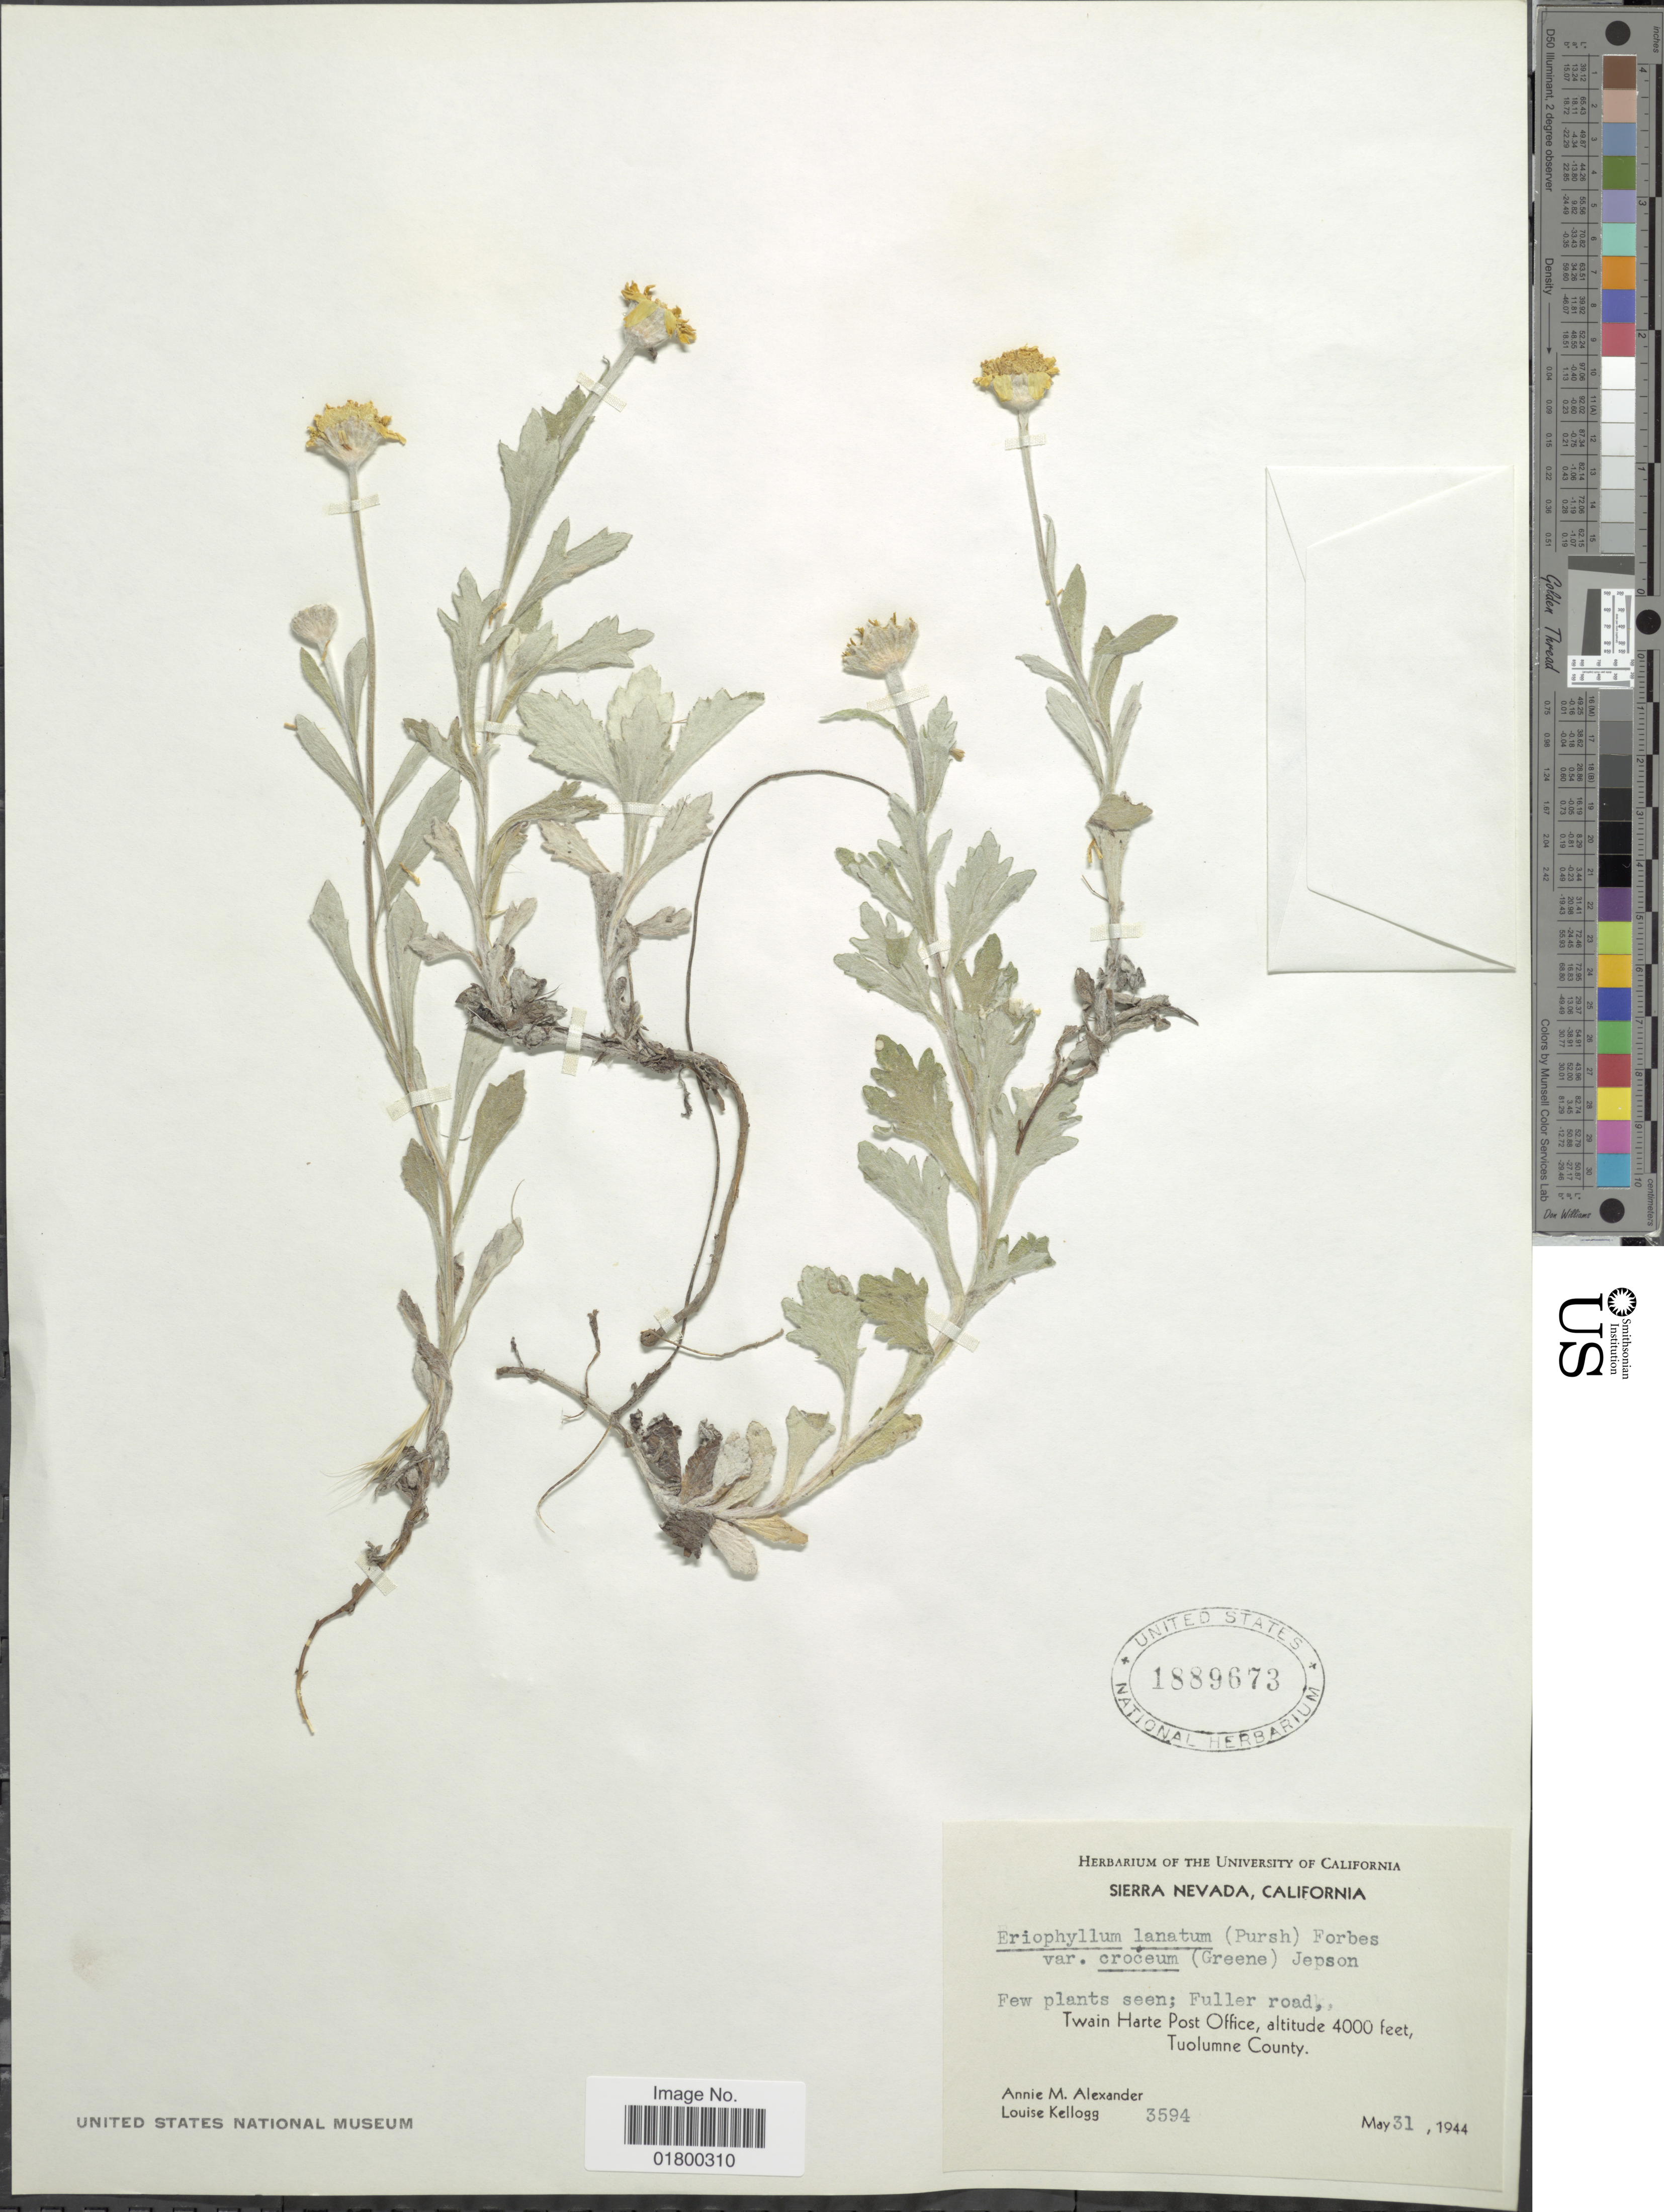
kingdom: Plantae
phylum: Tracheophyta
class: Magnoliopsida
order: Asterales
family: Asteraceae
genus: Eriophyllum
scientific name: Eriophyllum lanatum var. grandiflorum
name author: (A. Gray) Jeps.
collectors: A. M. Alexander & L. Kellogg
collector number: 3594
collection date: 1944-05-31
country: United States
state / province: California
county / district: Tuolumne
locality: Sierra Nevada, California, Twain Harte Post Office, Tuolumne County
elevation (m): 1219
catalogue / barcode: US 1889673